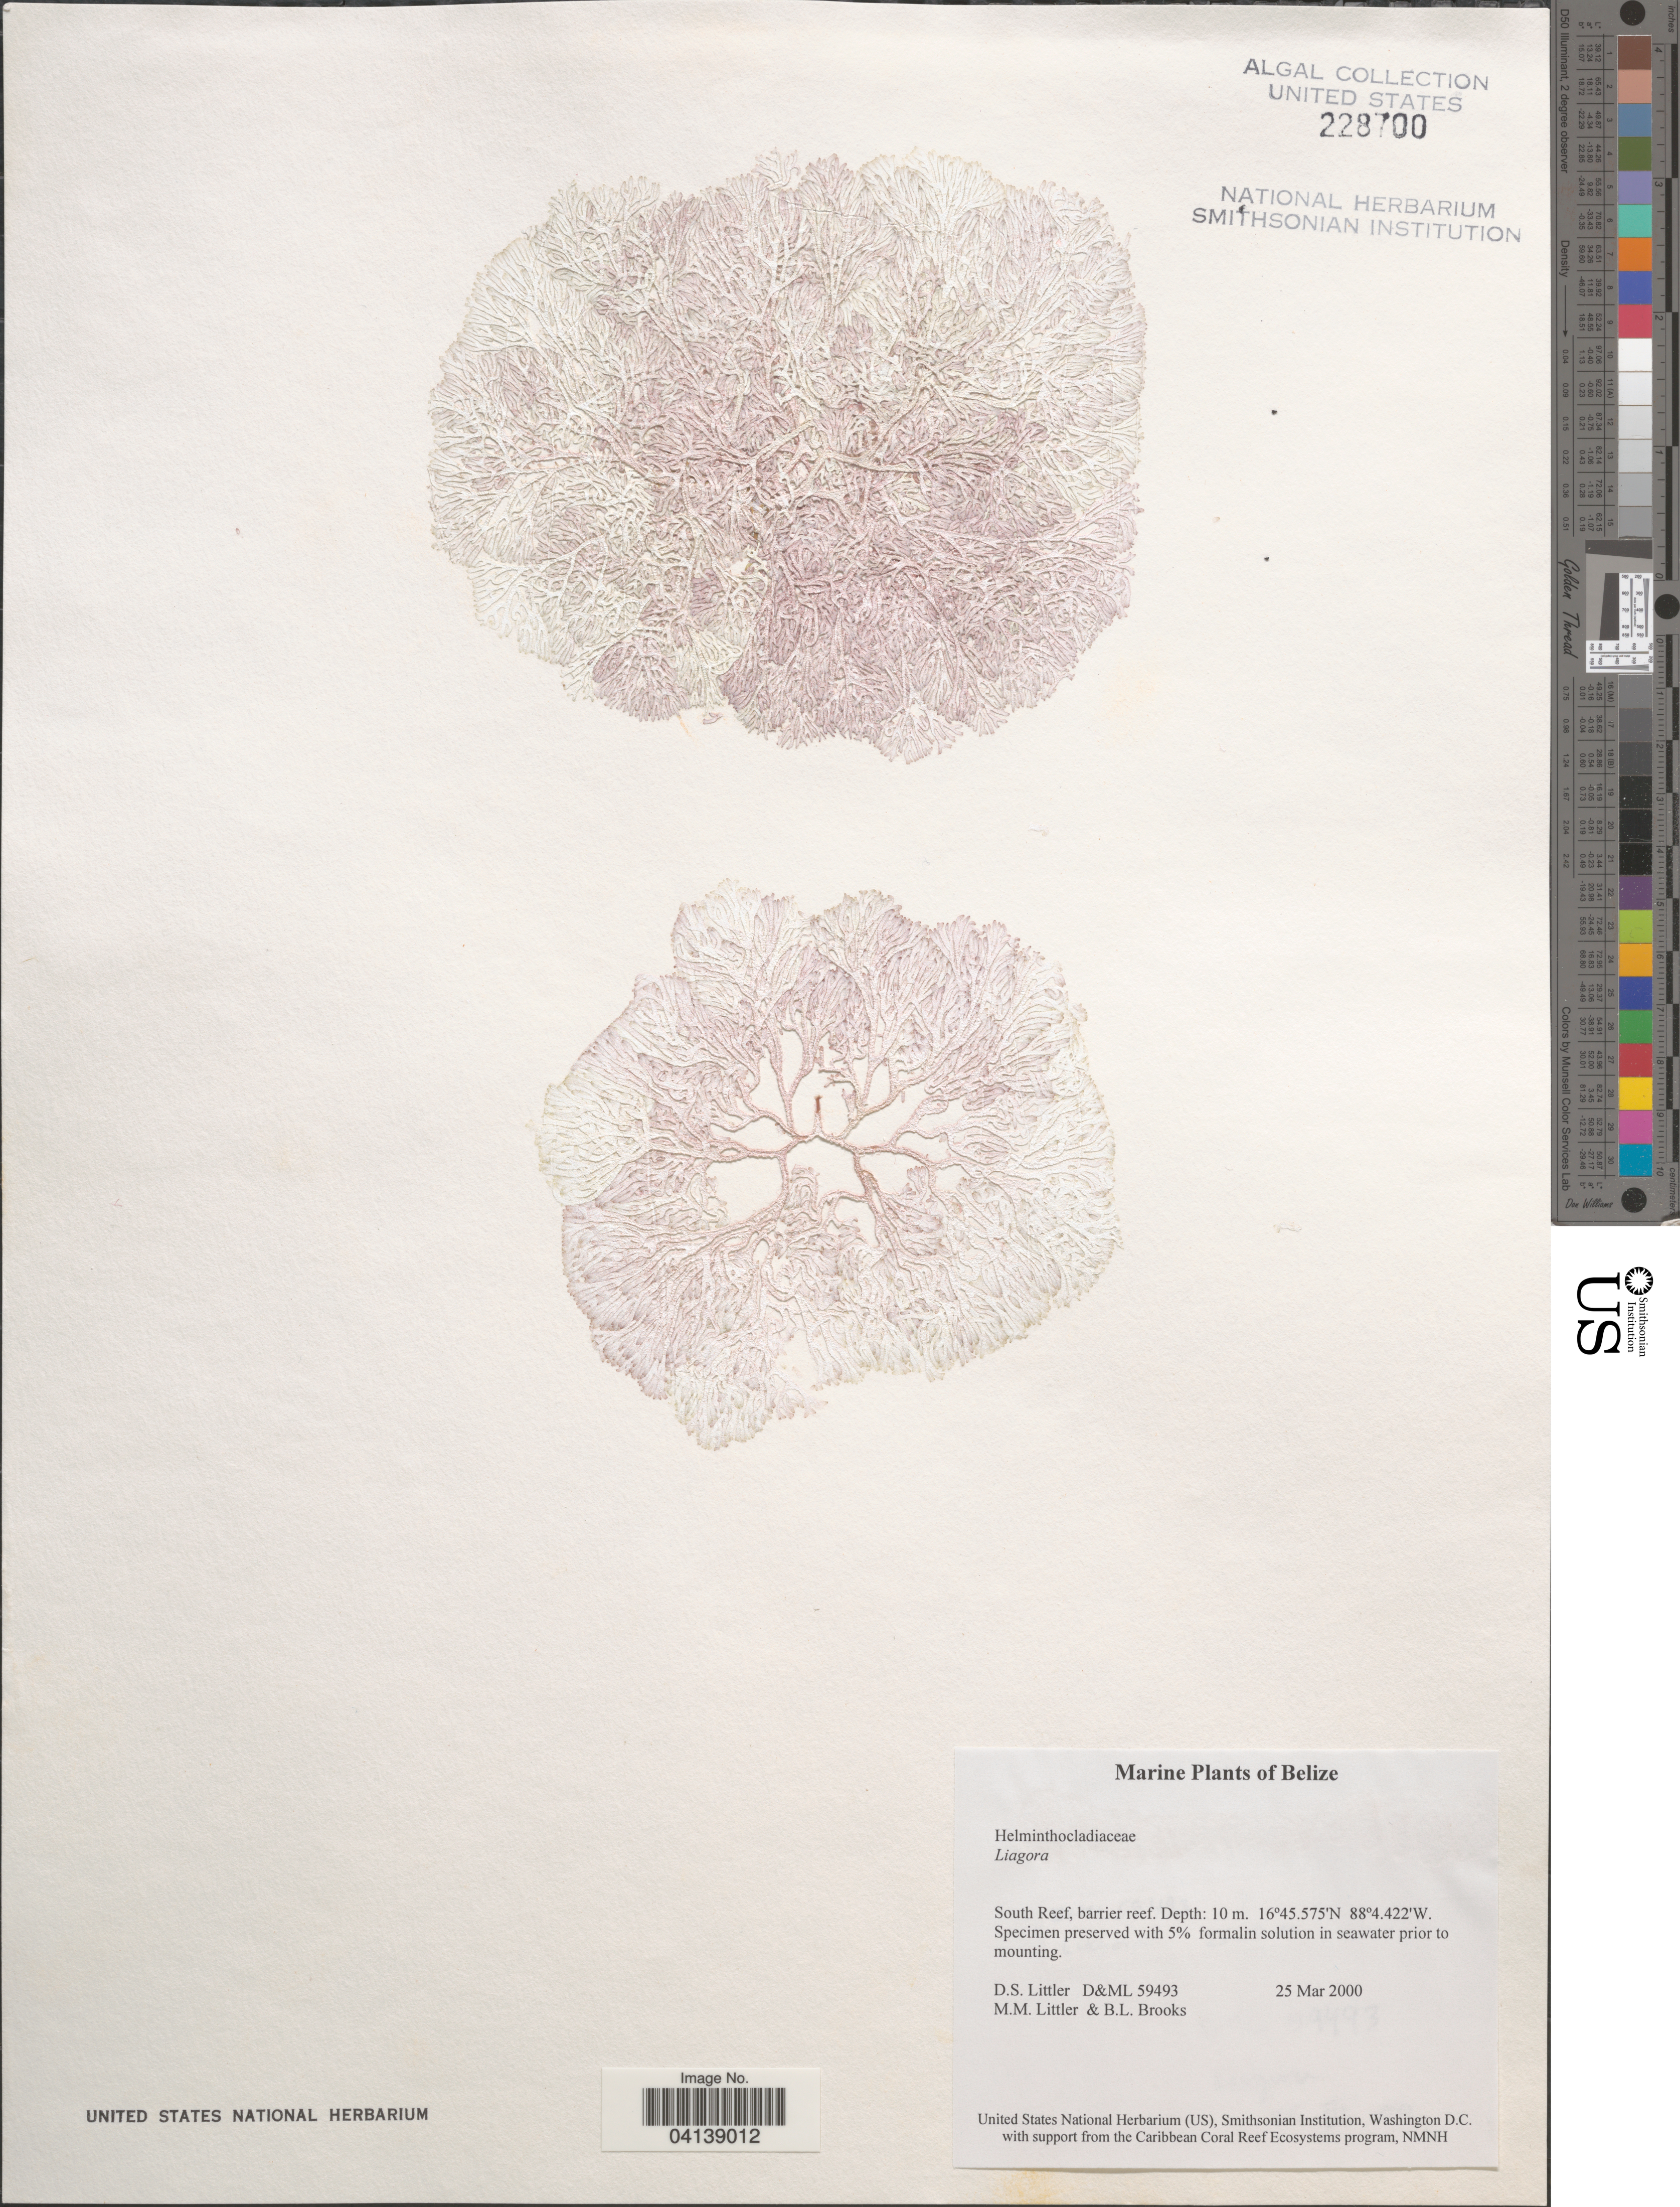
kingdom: Plantae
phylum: Rhodophyta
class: Florideophyceae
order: Nemaliales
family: Liagoraceae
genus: Liagora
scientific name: Liagora sp.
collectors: D. S. Littler & B. Brooks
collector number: D&ML 59493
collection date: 2000-03-25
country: Belize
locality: South Reef, barrier reef.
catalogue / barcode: US 228700